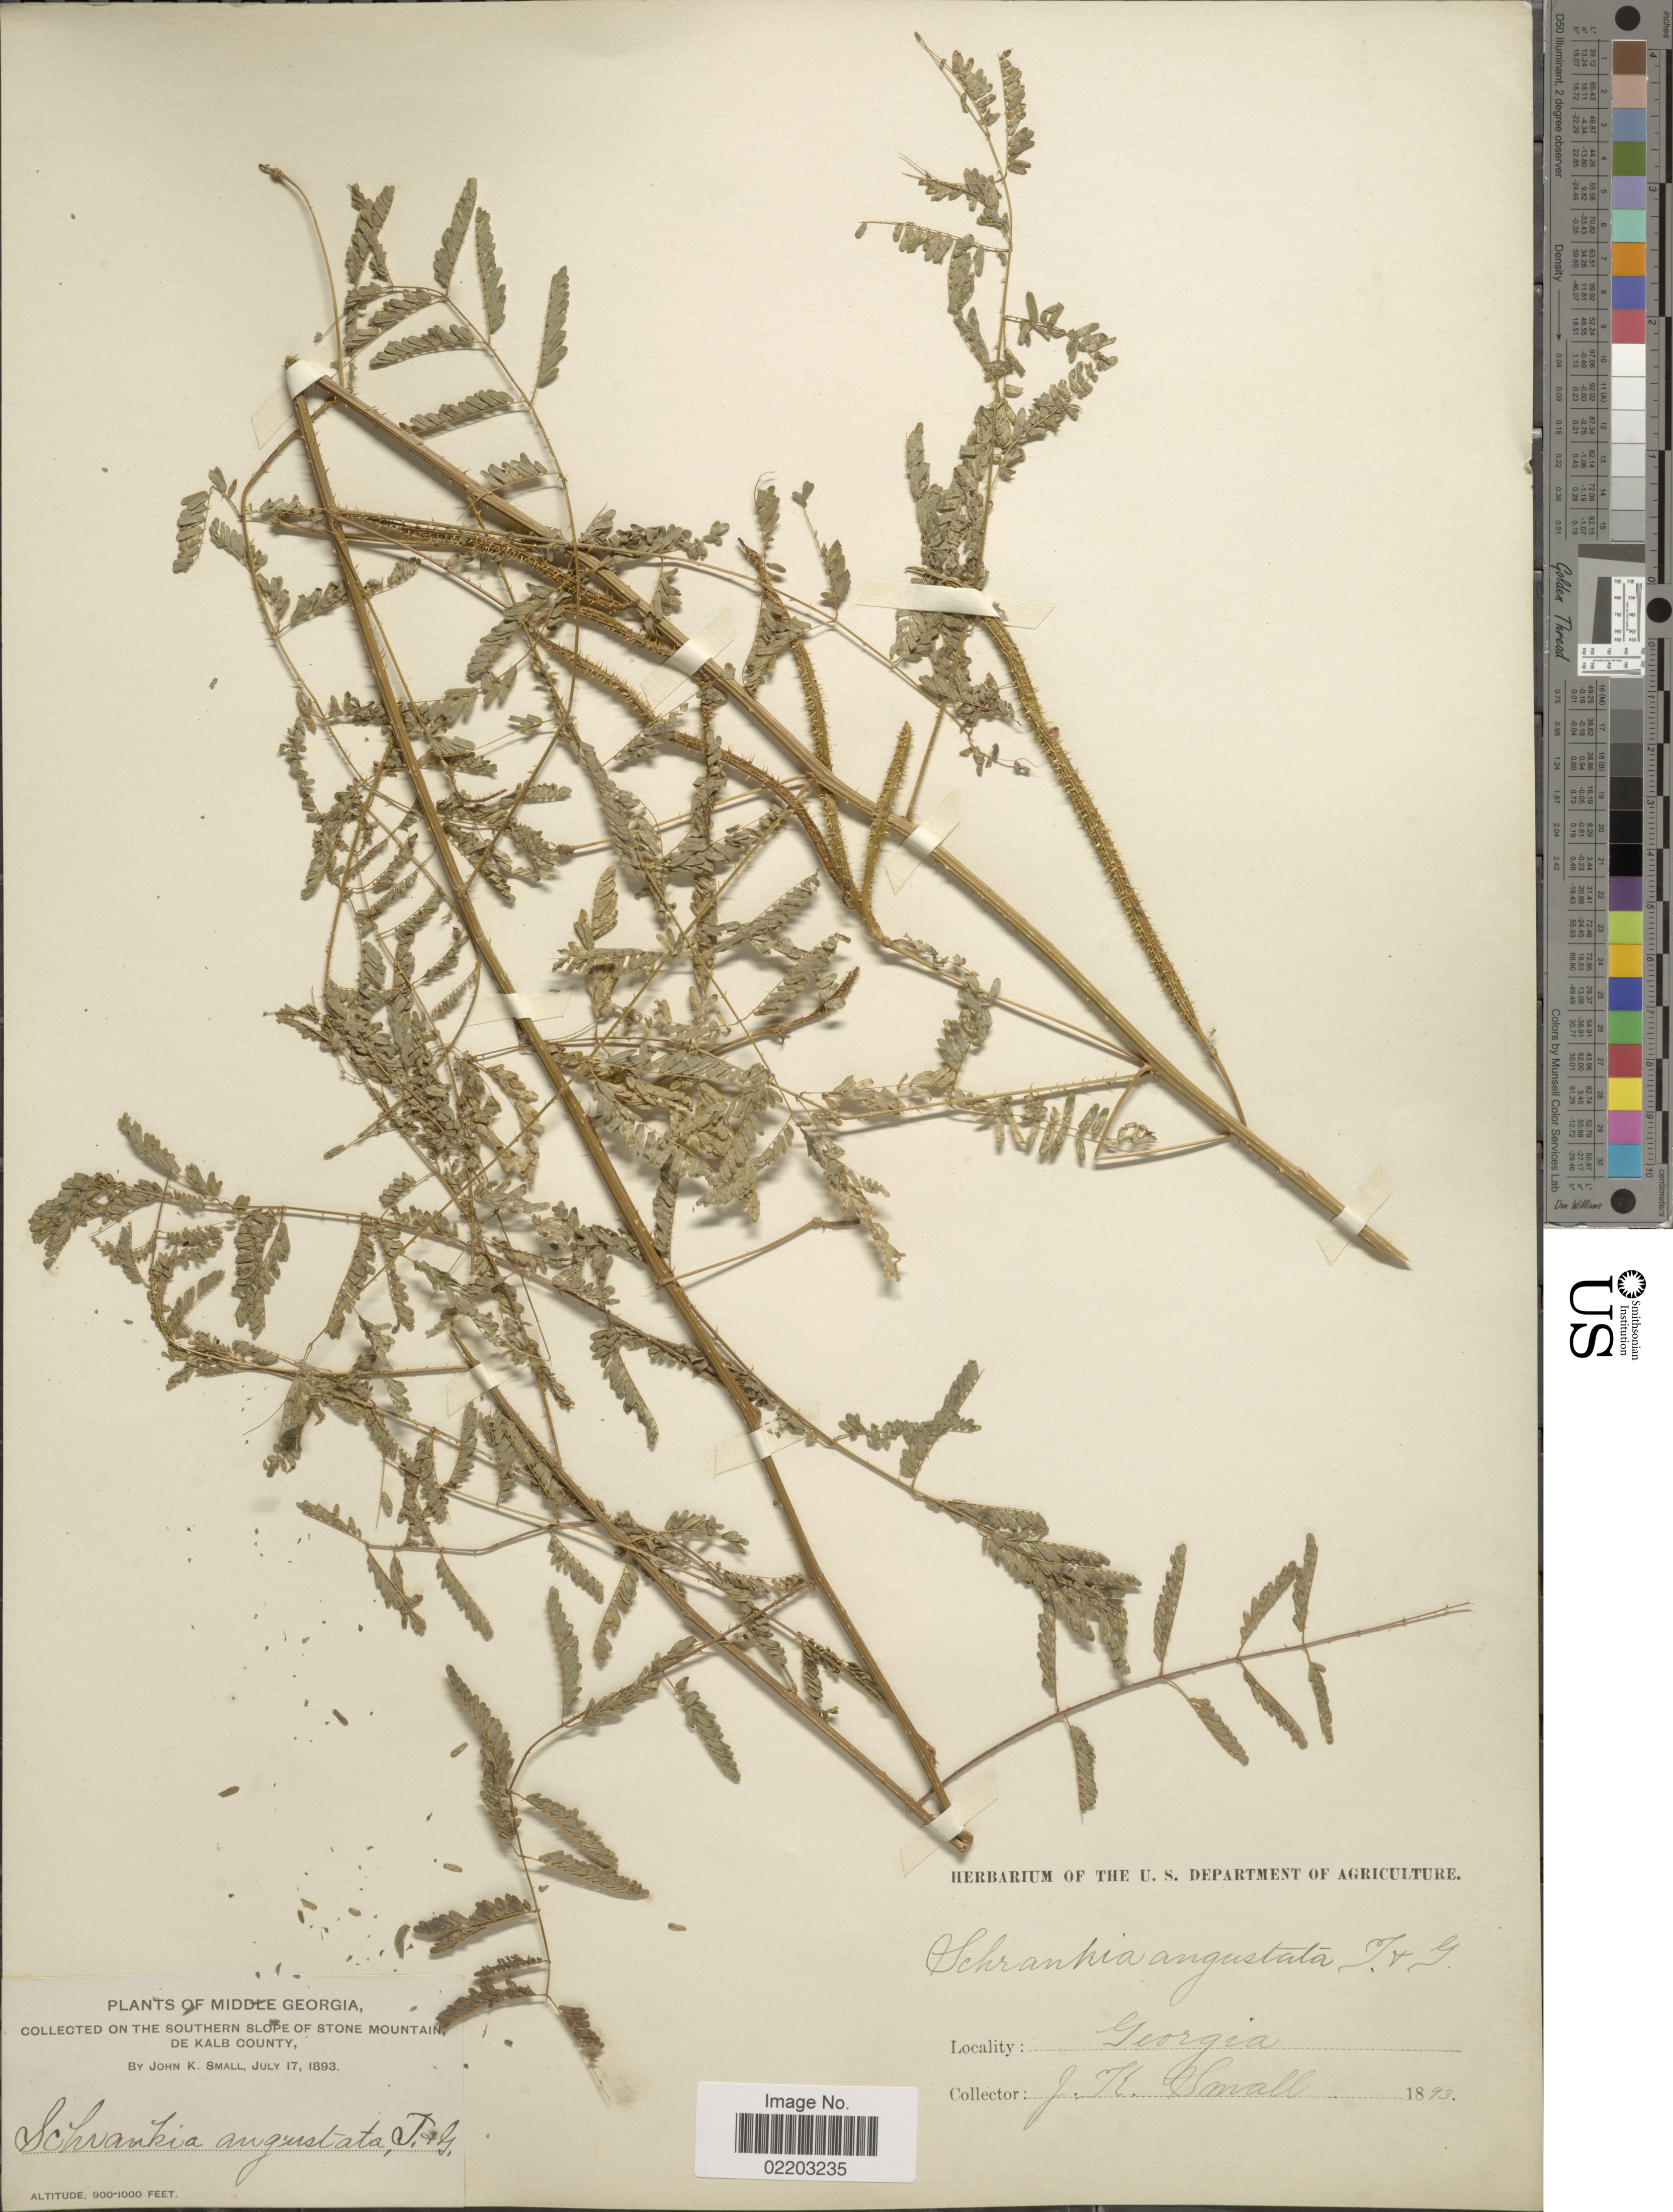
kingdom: Plantae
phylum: Tracheophyta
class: Magnoliopsida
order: Fabales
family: Fabaceae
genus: Mimosa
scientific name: Mimosa microphylla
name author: Dryand.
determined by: Strong, M. T., (US), Smithsonian Institution - National Museum of Natural History (UNITED STATES)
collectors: J. K. Small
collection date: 1893-07-17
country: United States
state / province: Georgia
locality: Middle Georgia, On The Southern Slope of Stone Mountain, De Kalb County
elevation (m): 274